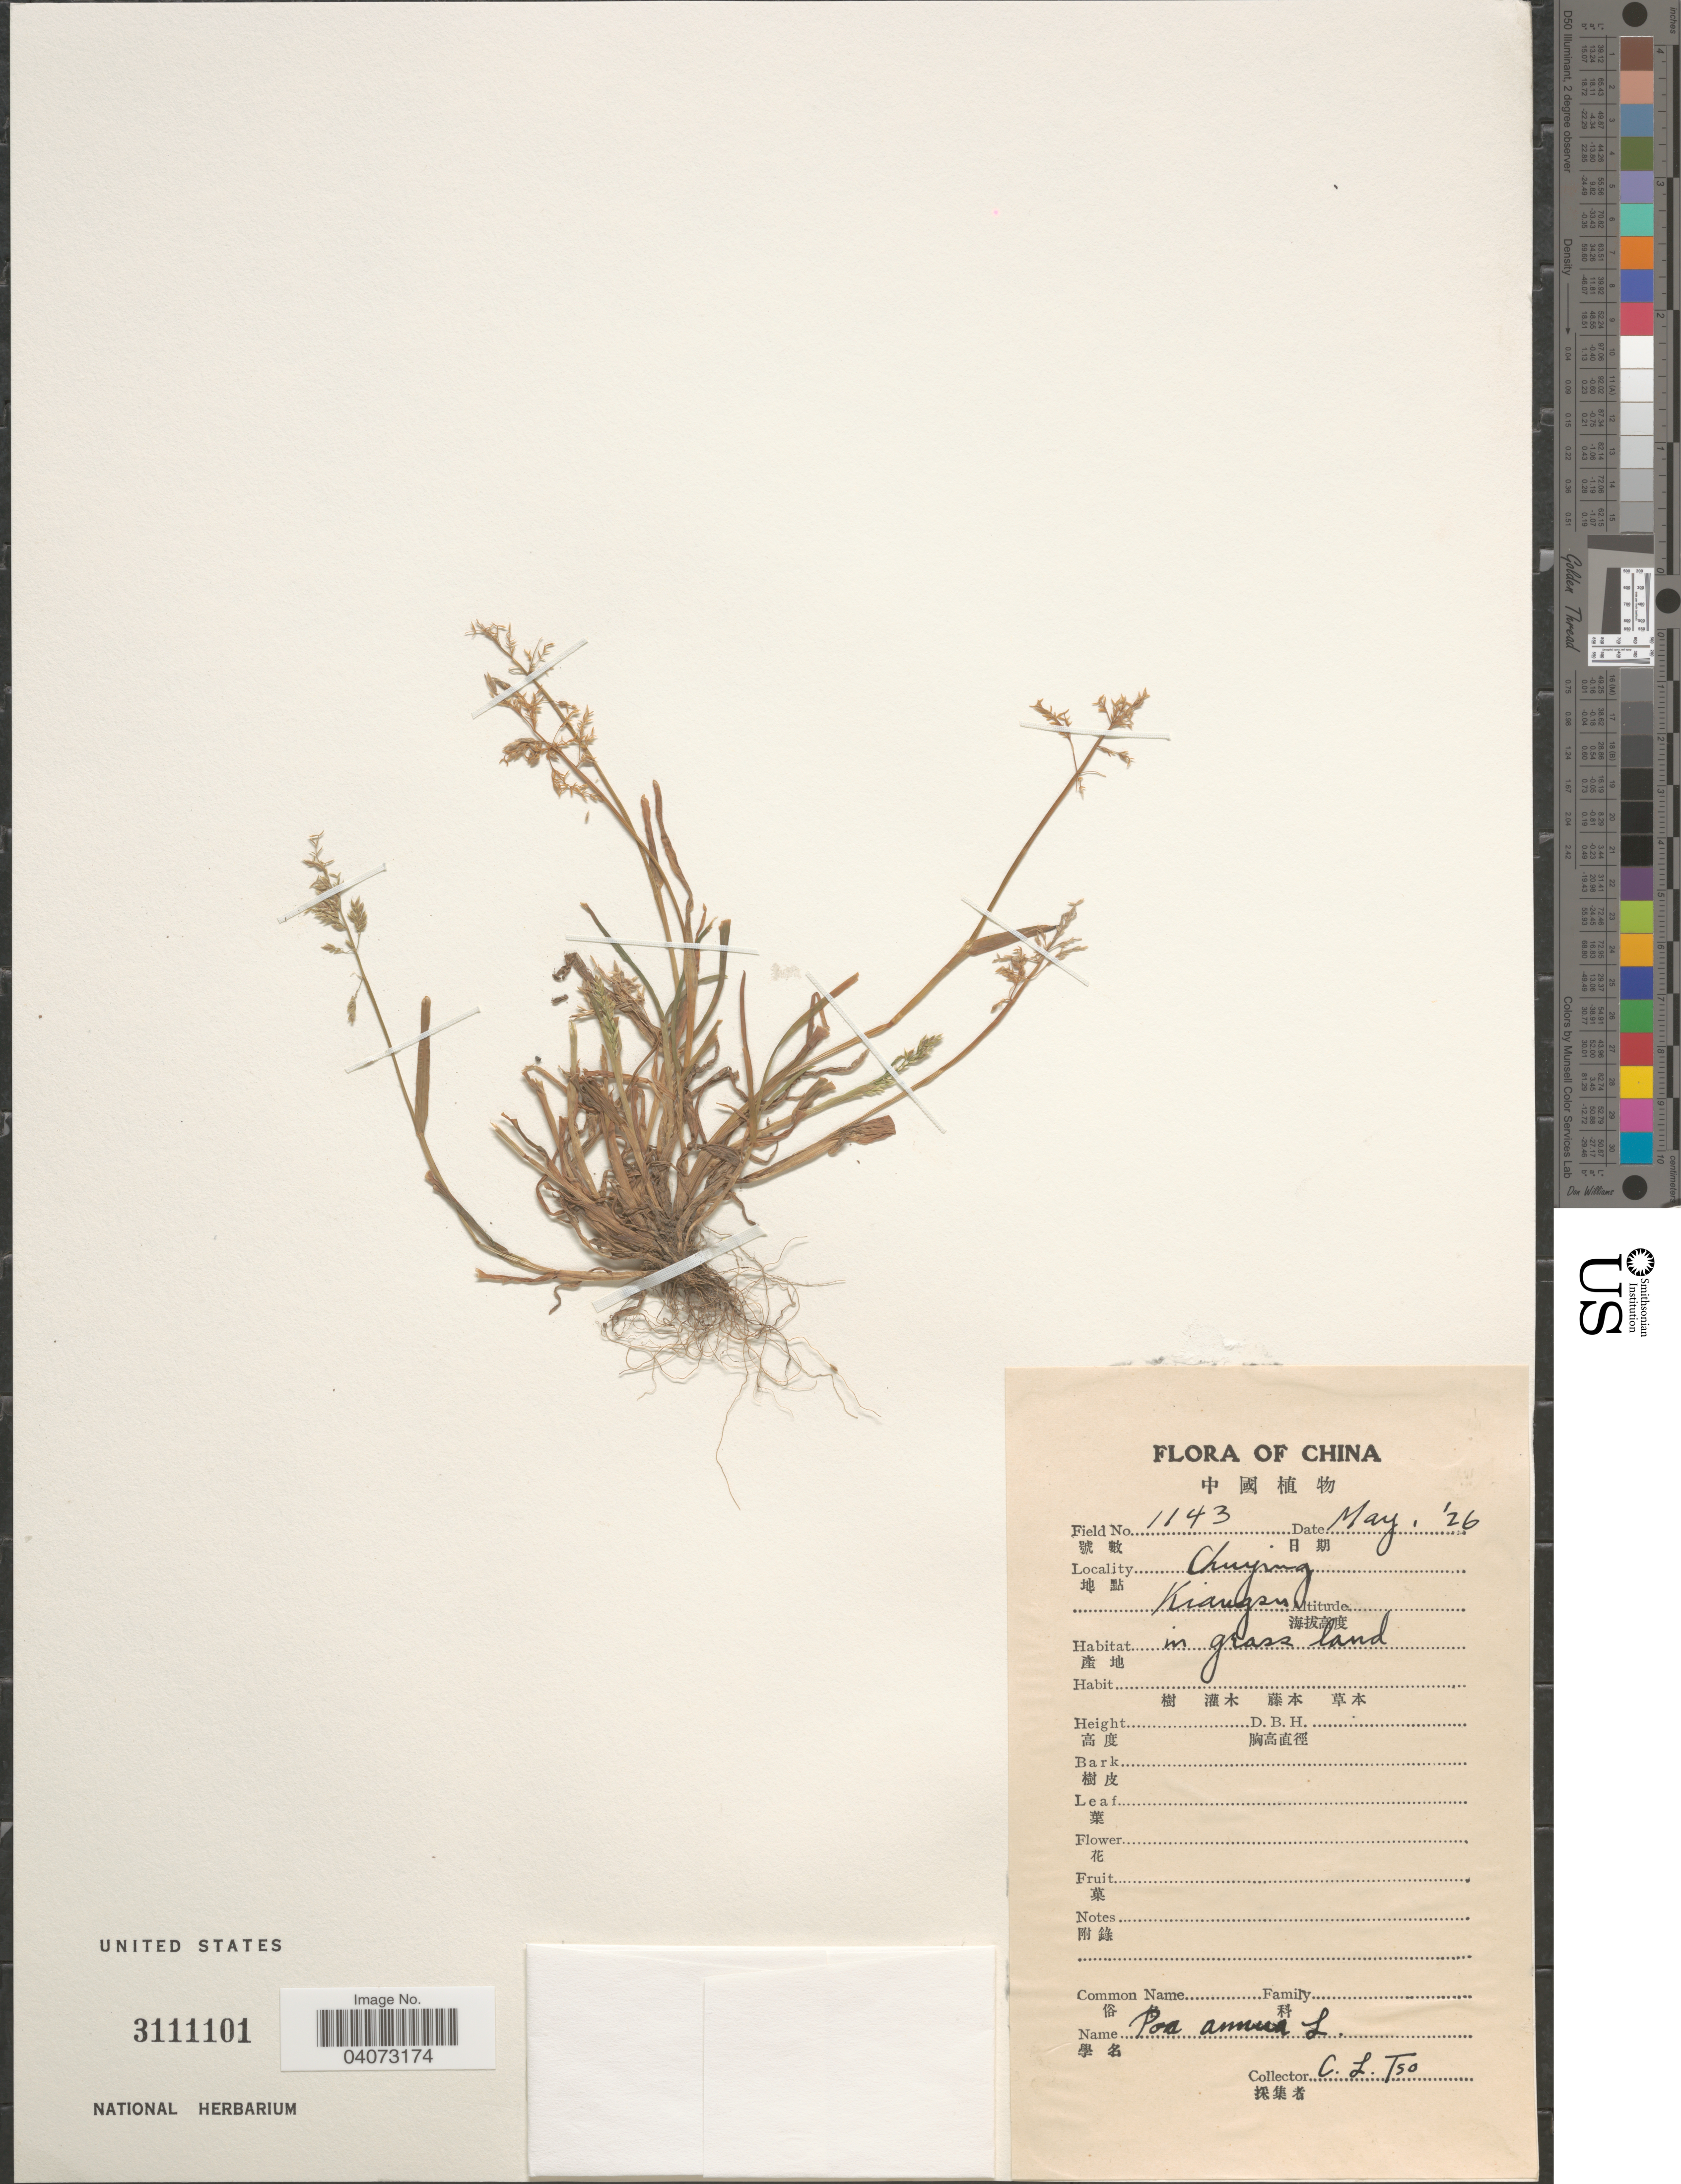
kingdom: Plantae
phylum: Tracheophyta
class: Liliopsida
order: Poales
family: Poaceae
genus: Poa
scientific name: Poa annua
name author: L.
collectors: C. Tso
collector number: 1143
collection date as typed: Transcribed d/m/y: /5/26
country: China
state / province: Jiangsu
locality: Chuying. Kiangsu.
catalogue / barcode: US 3111101